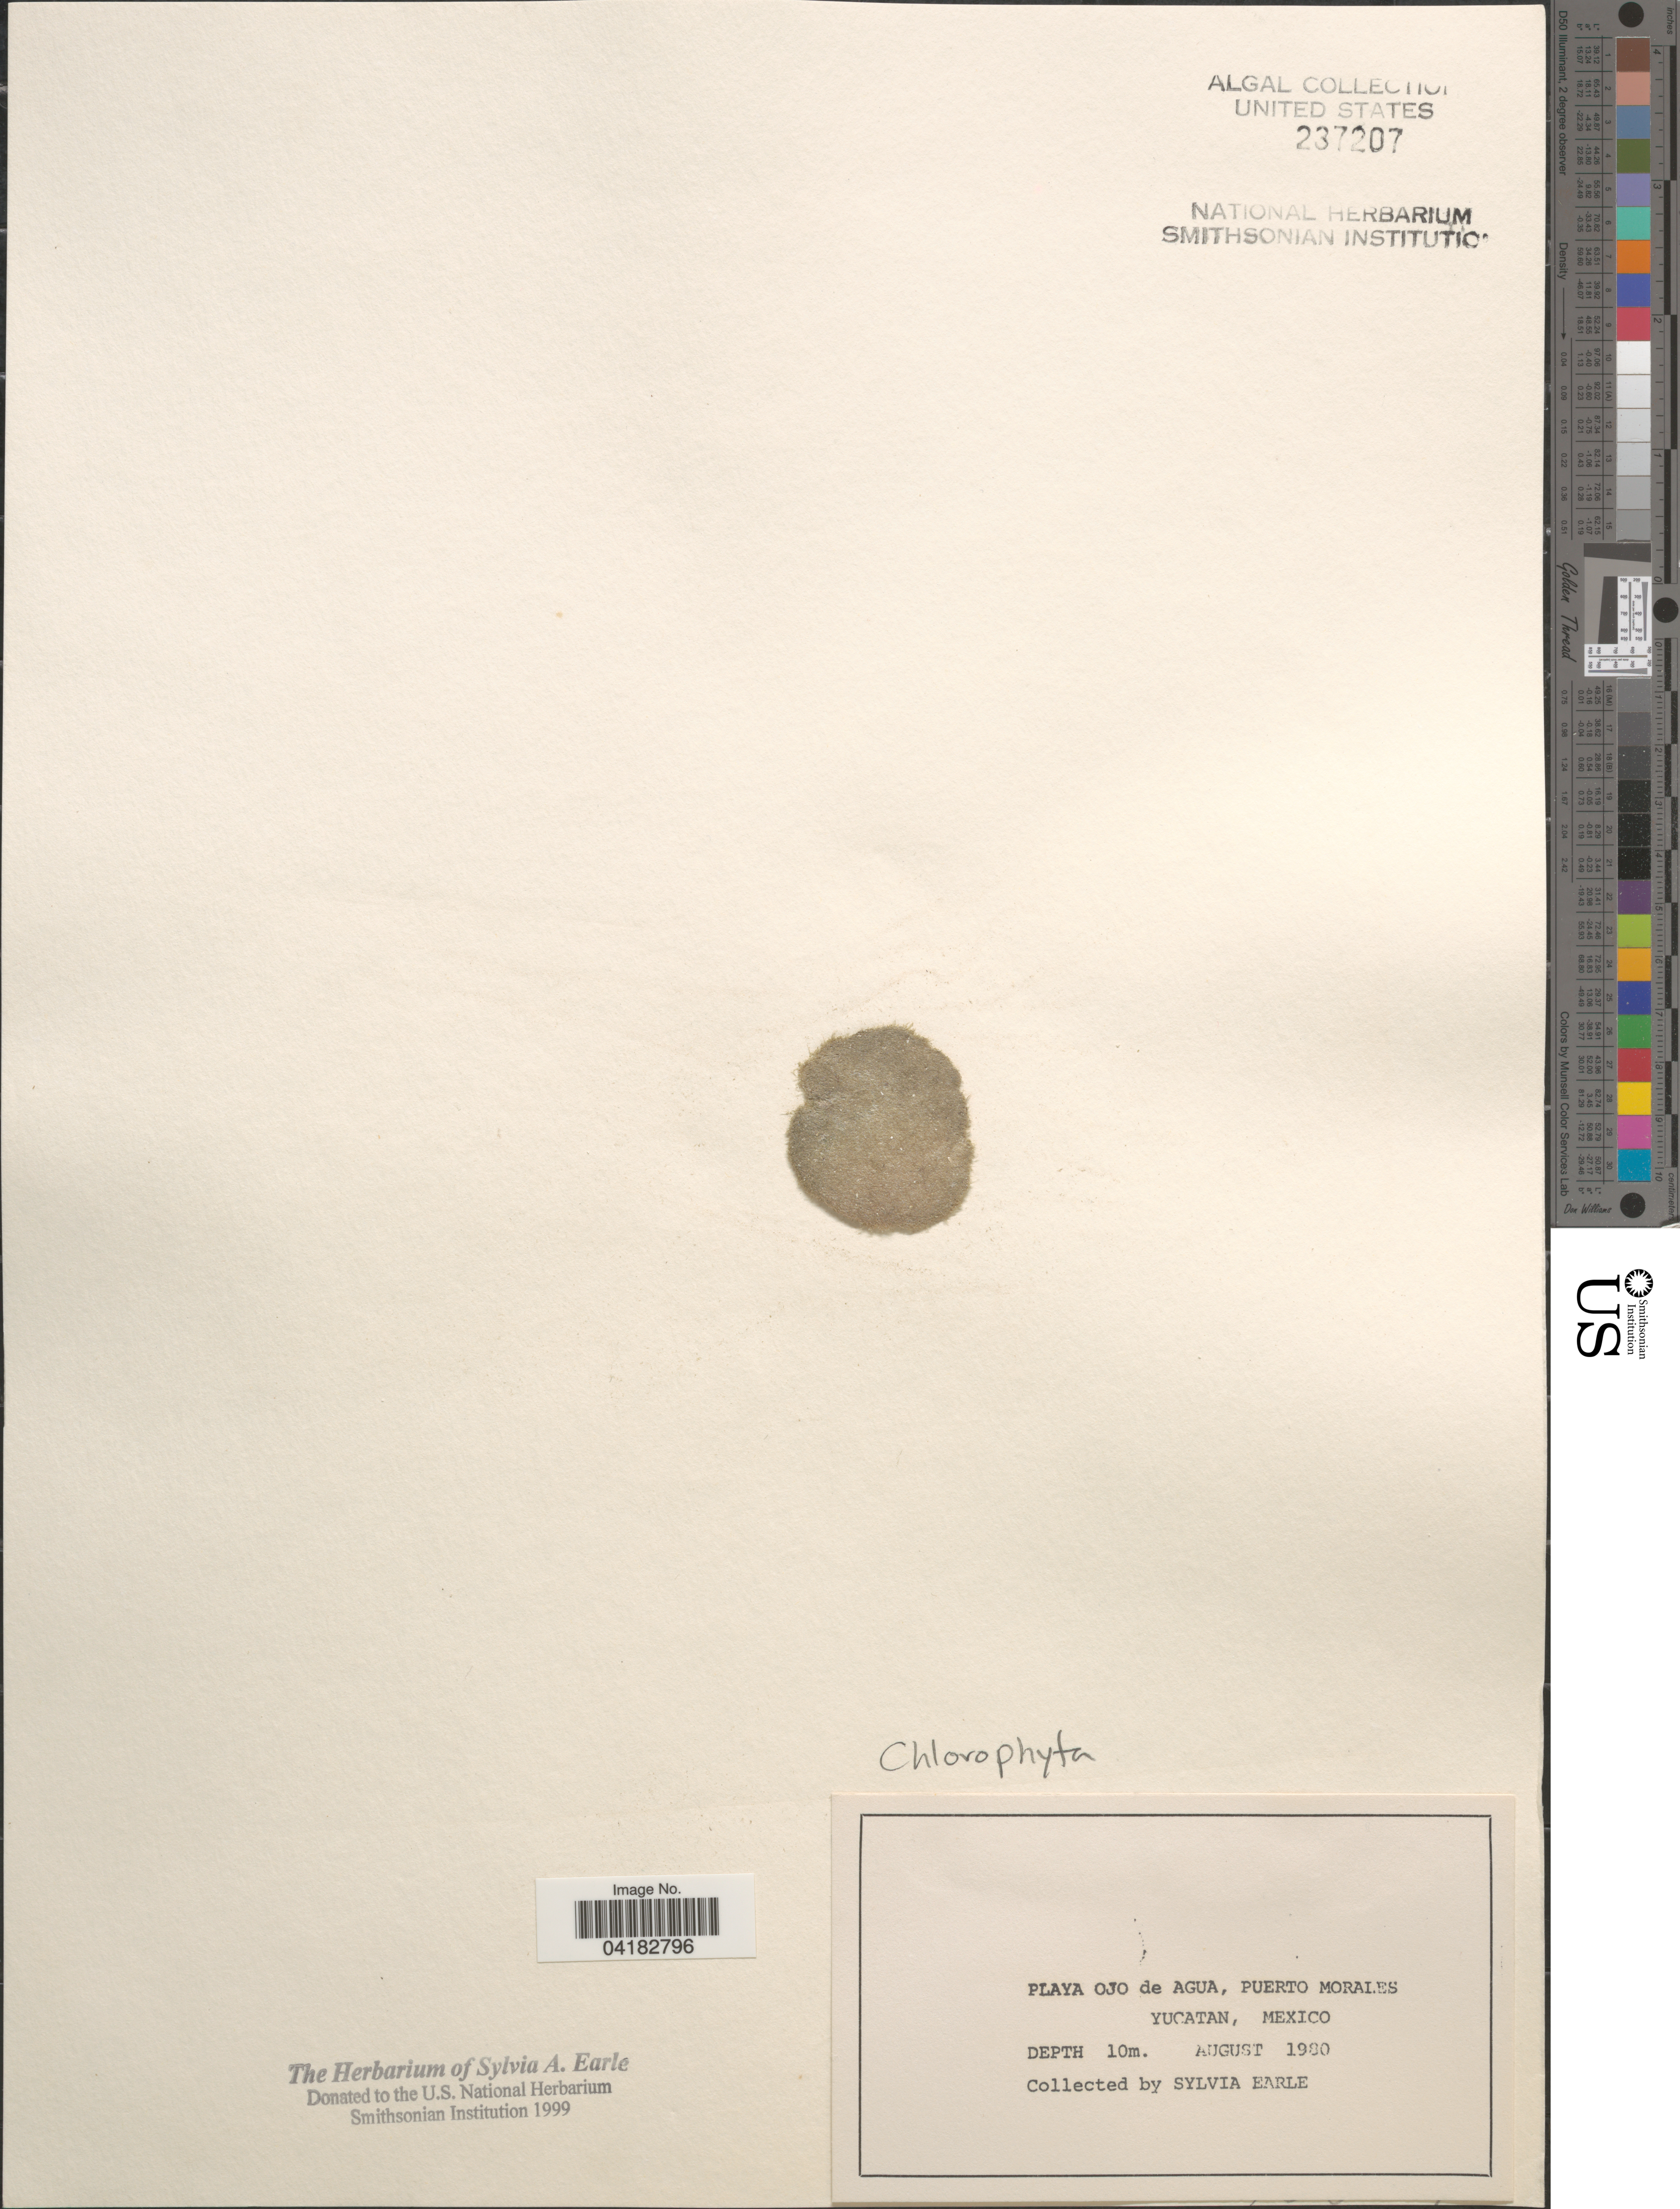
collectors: S. A. Earle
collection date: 1980-08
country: Mexico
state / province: Yucatán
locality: Playa Ojo de Agua, Puerto Morales.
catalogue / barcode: US 237207